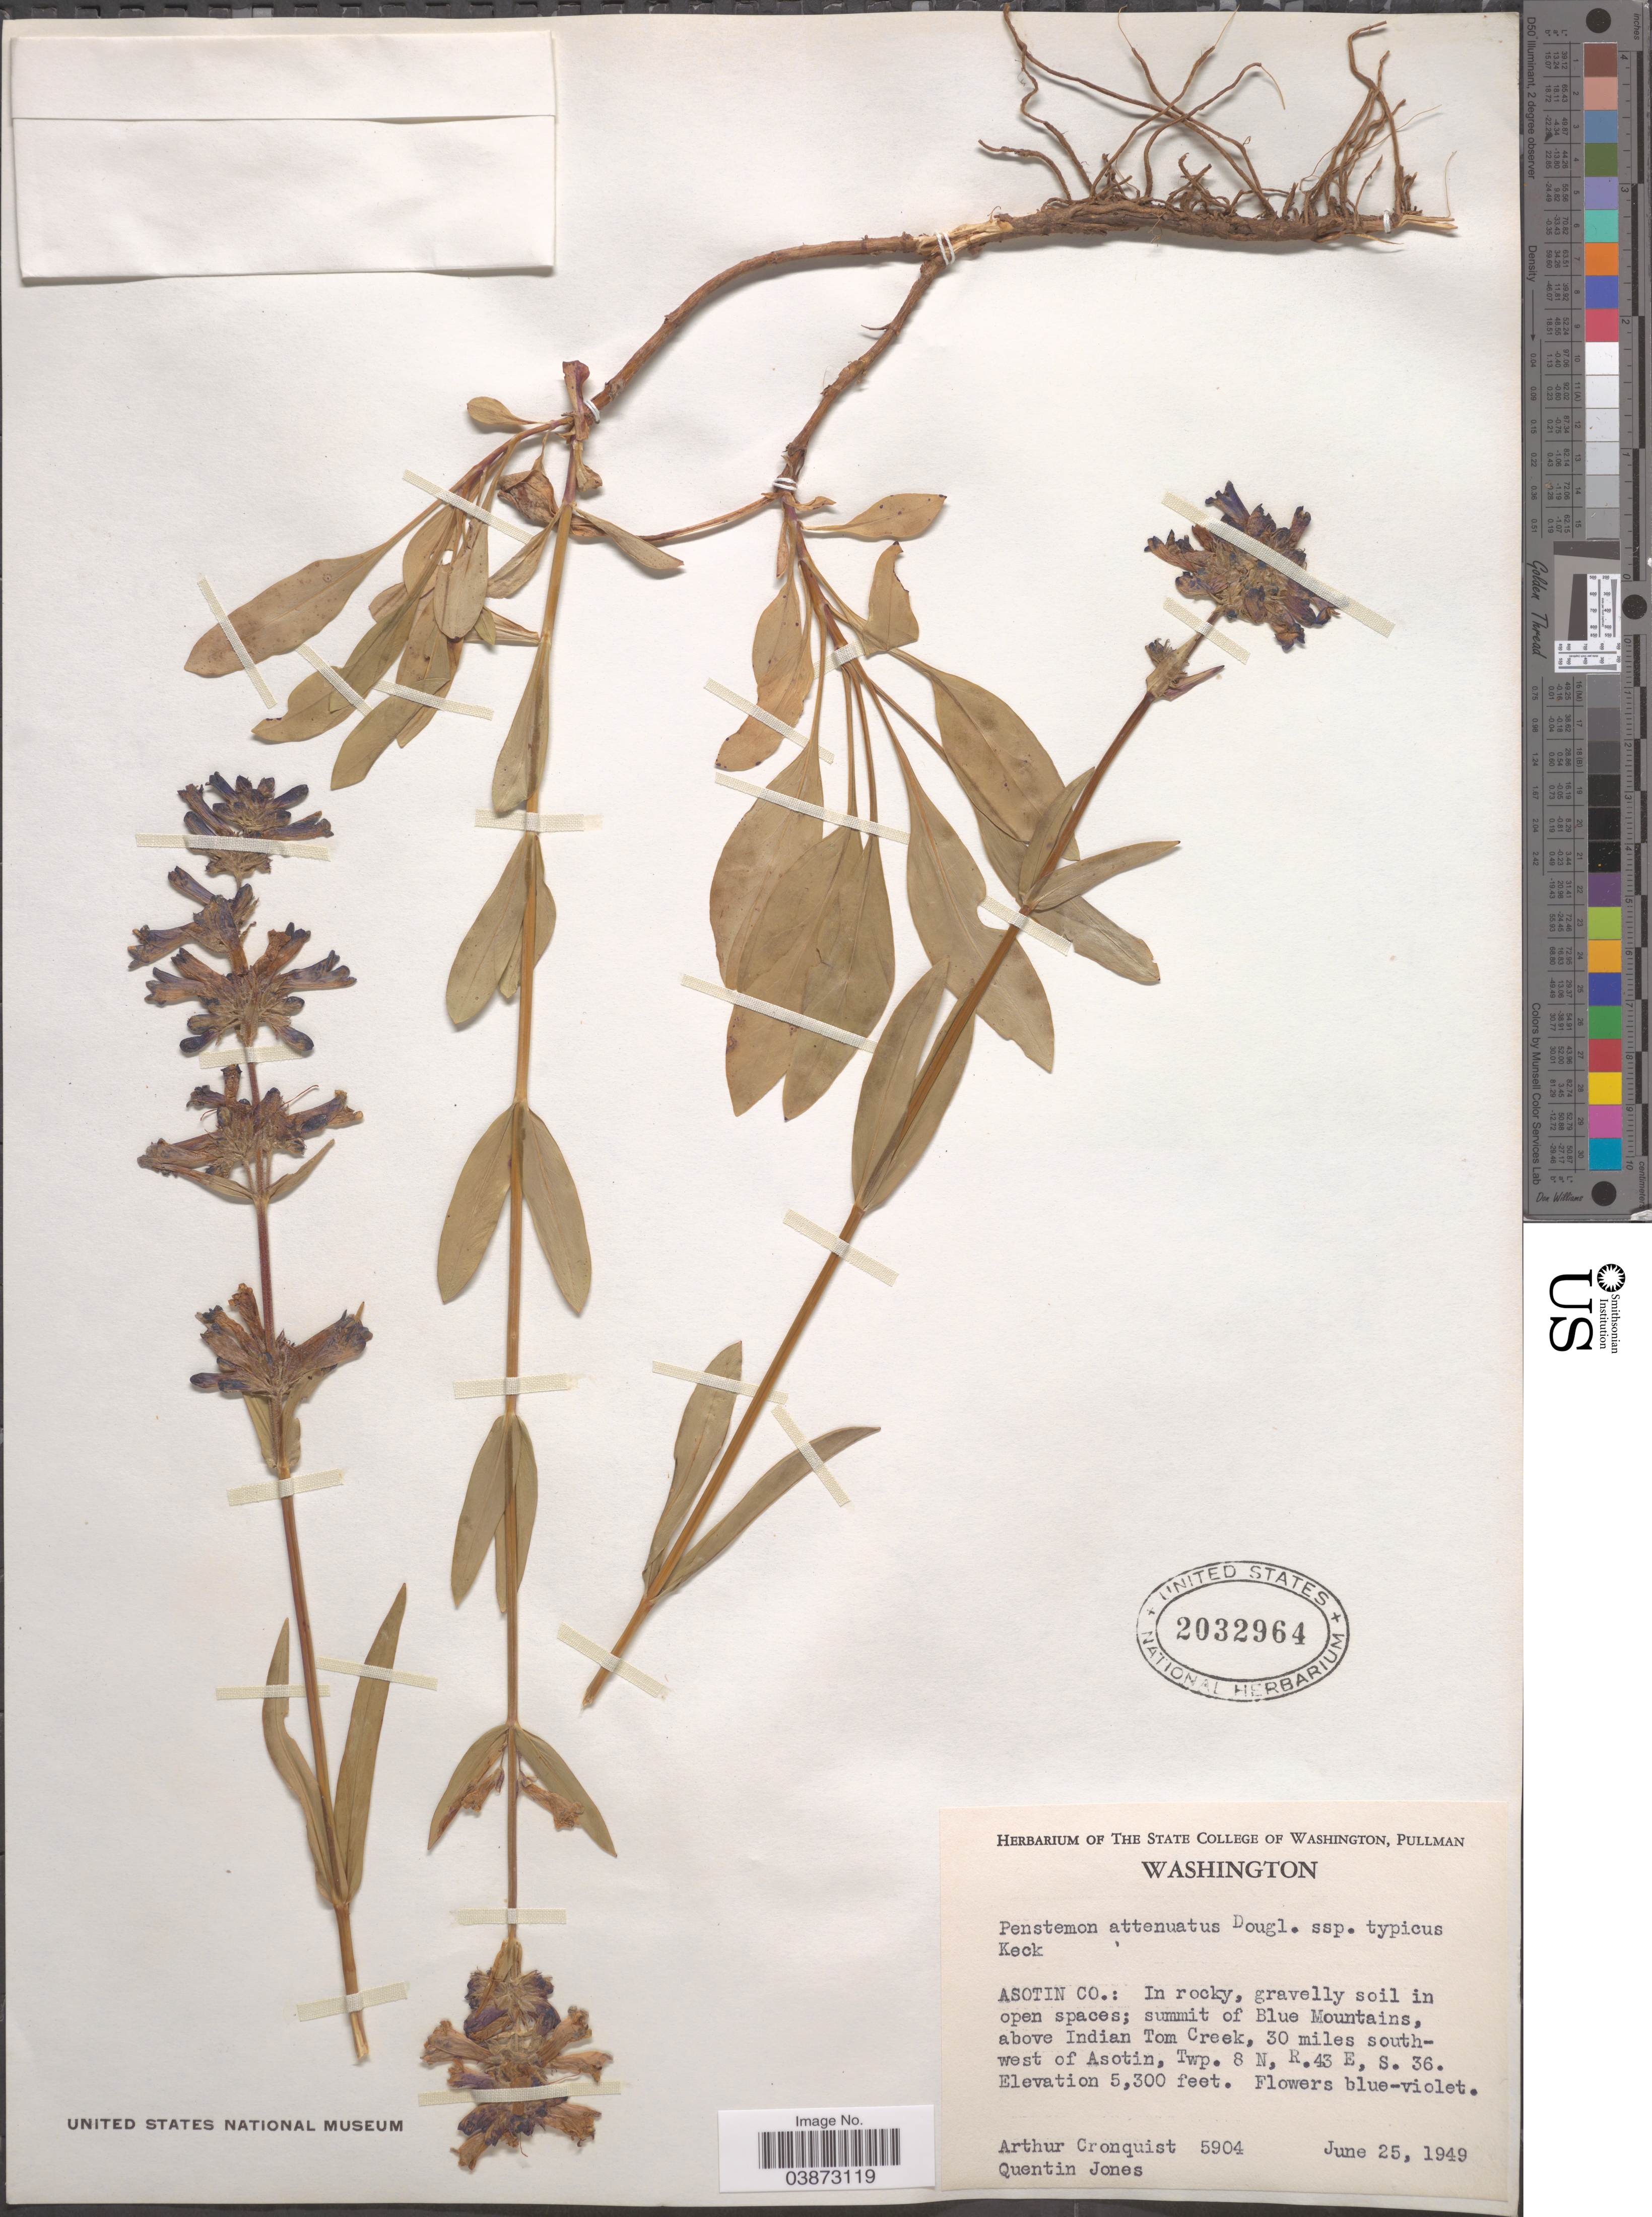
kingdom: Plantae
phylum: Tracheophyta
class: Magnoliopsida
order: Lamiales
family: Plantaginaceae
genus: Penstemon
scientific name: Penstemon attenuatus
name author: Douglas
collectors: A. J. Cronquist & Q. Jones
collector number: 5904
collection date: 1949-06-25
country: United States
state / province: Washington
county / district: Asotin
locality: Asotin Co.: In rocky, gravelly soil in open spaces; summit of Blue Mountains, above Indian Tom Creek, 30 miles southwest of Asotin, Twp. 8 N, R.43 E, S. 36.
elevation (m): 1615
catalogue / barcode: US 2032964